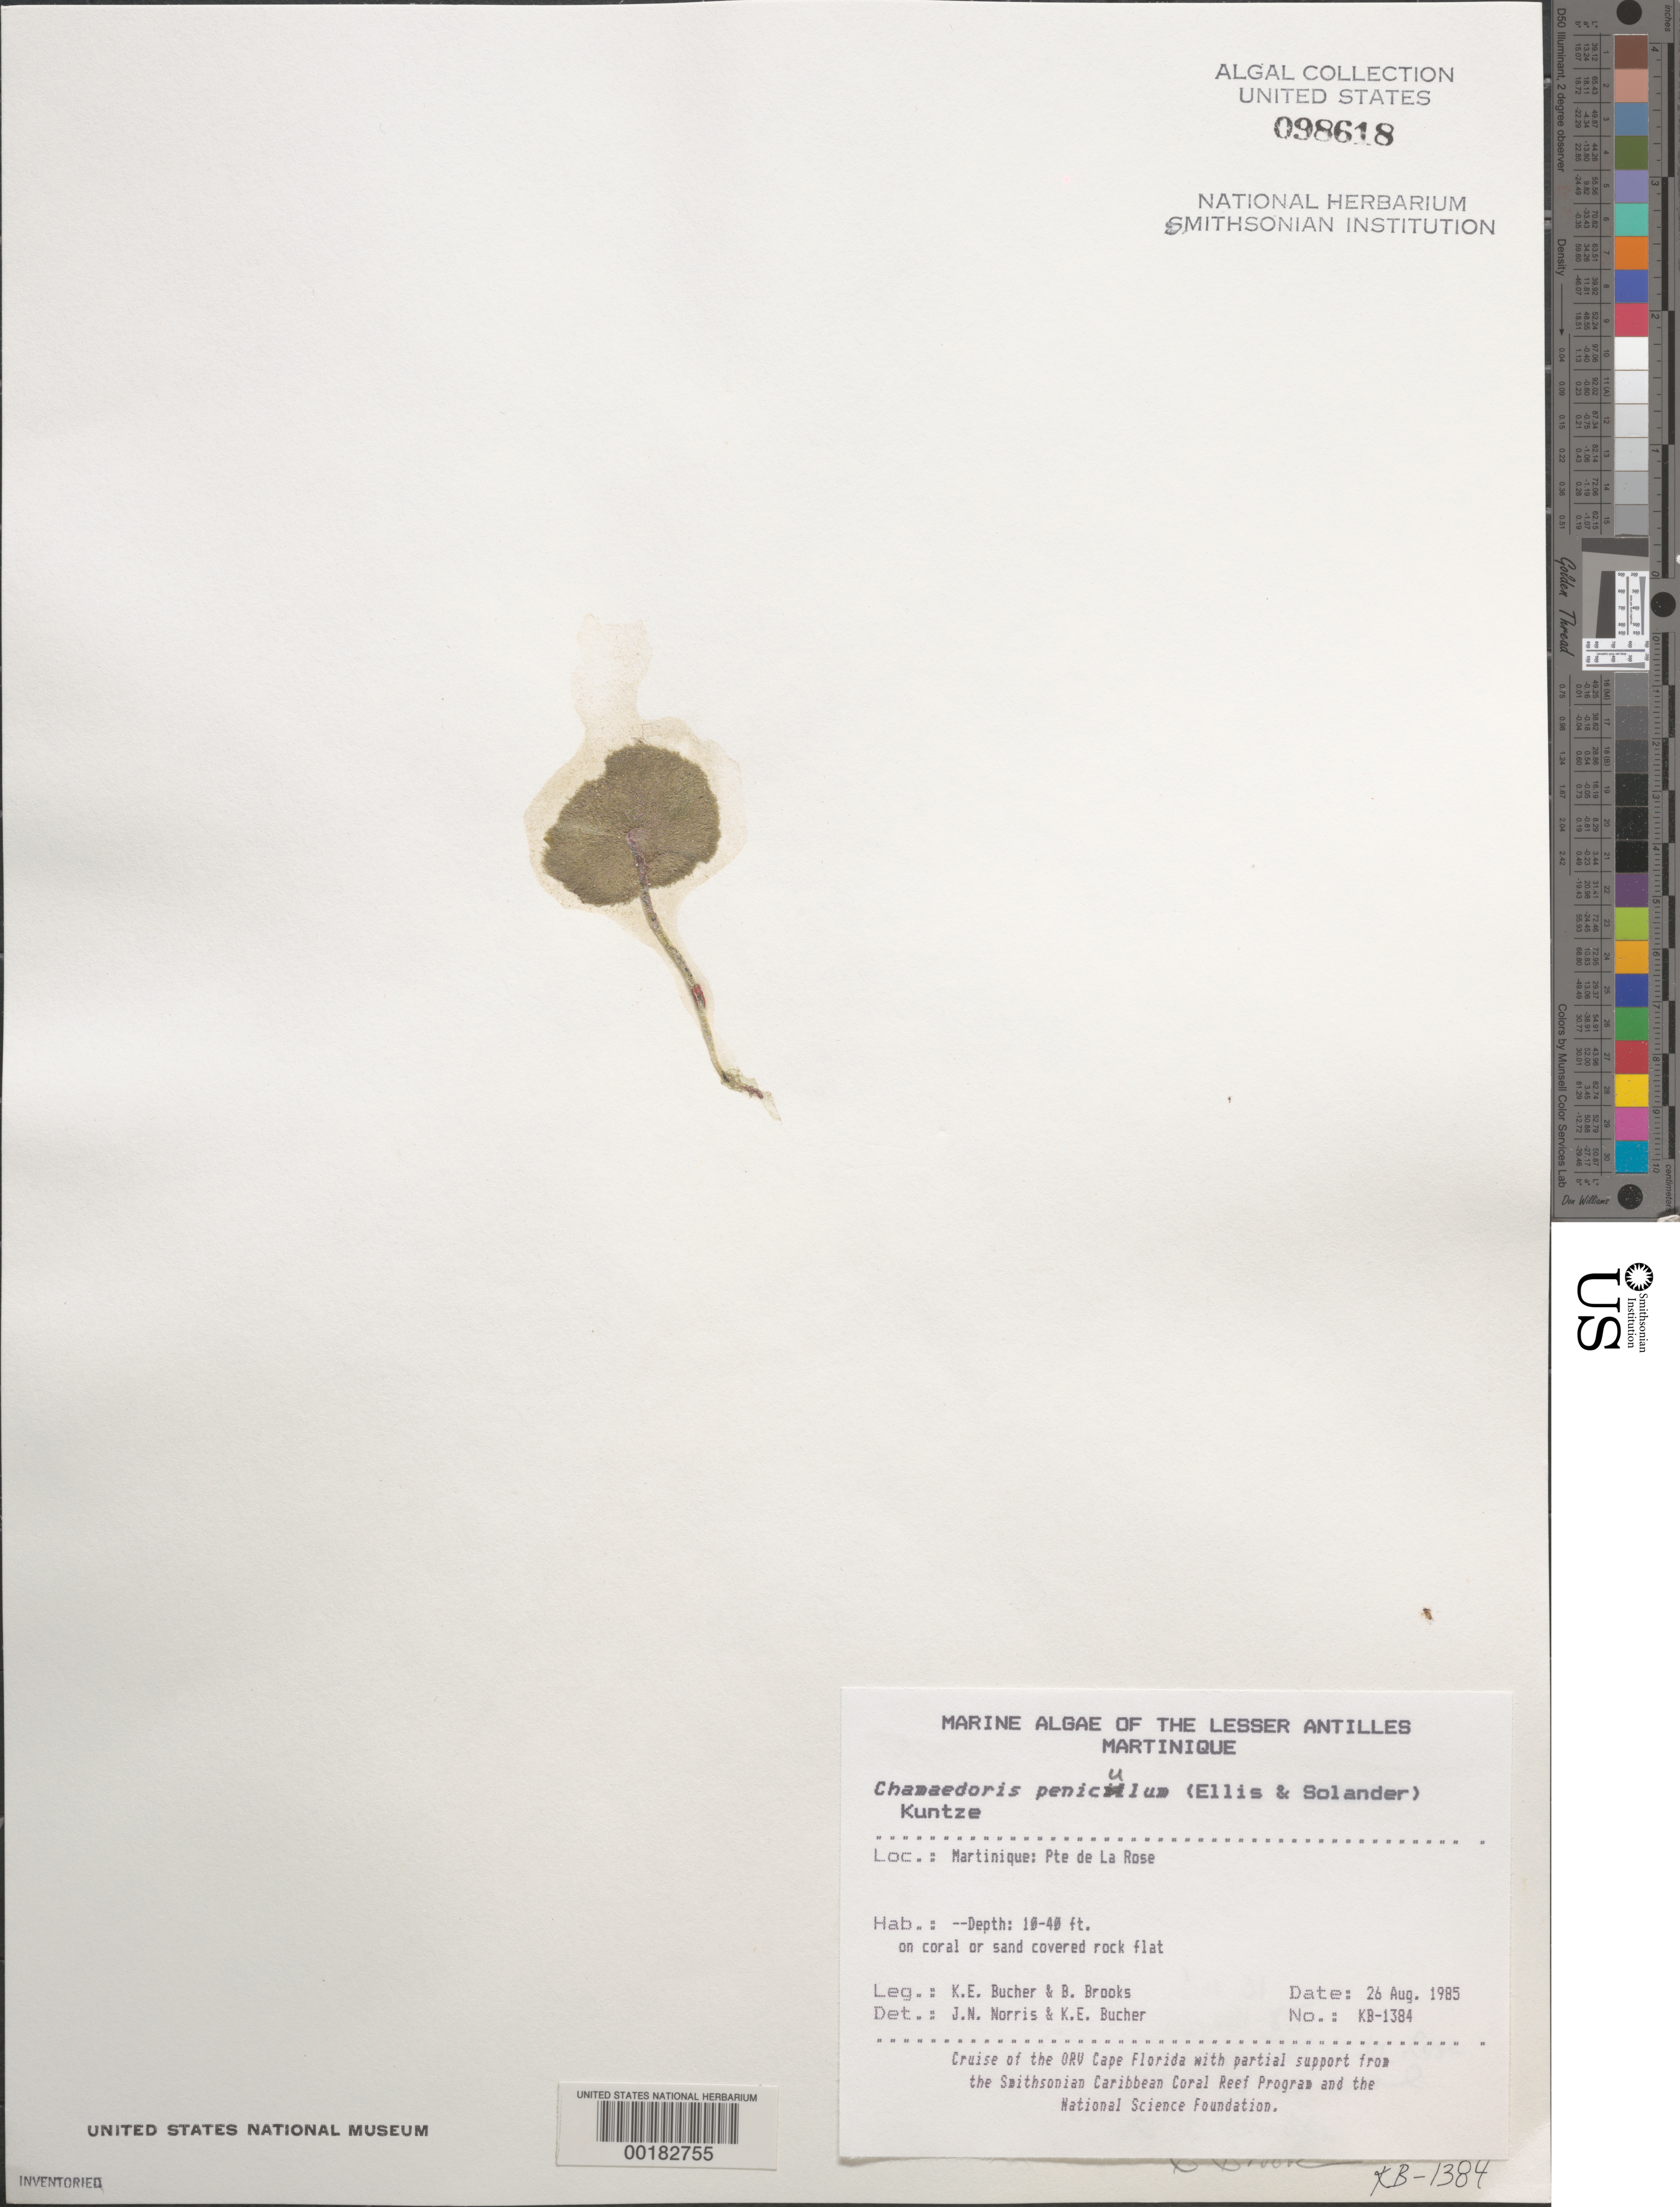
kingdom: Plantae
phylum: Chlorophyta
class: Ulvophyceae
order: Siphonocladales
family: Siphonocladaceae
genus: Chamaedoris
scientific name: Chamaedoris peniculum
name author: (J. Ellis & Sol.) Kuntze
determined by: Norris, J. N.; Bucher, K. E.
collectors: K. E. Bucher & B. Brooks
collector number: Kb-1384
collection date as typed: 26 Aug 1985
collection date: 1985-08-26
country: Martinique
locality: Pointe de la Rose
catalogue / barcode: US 98618